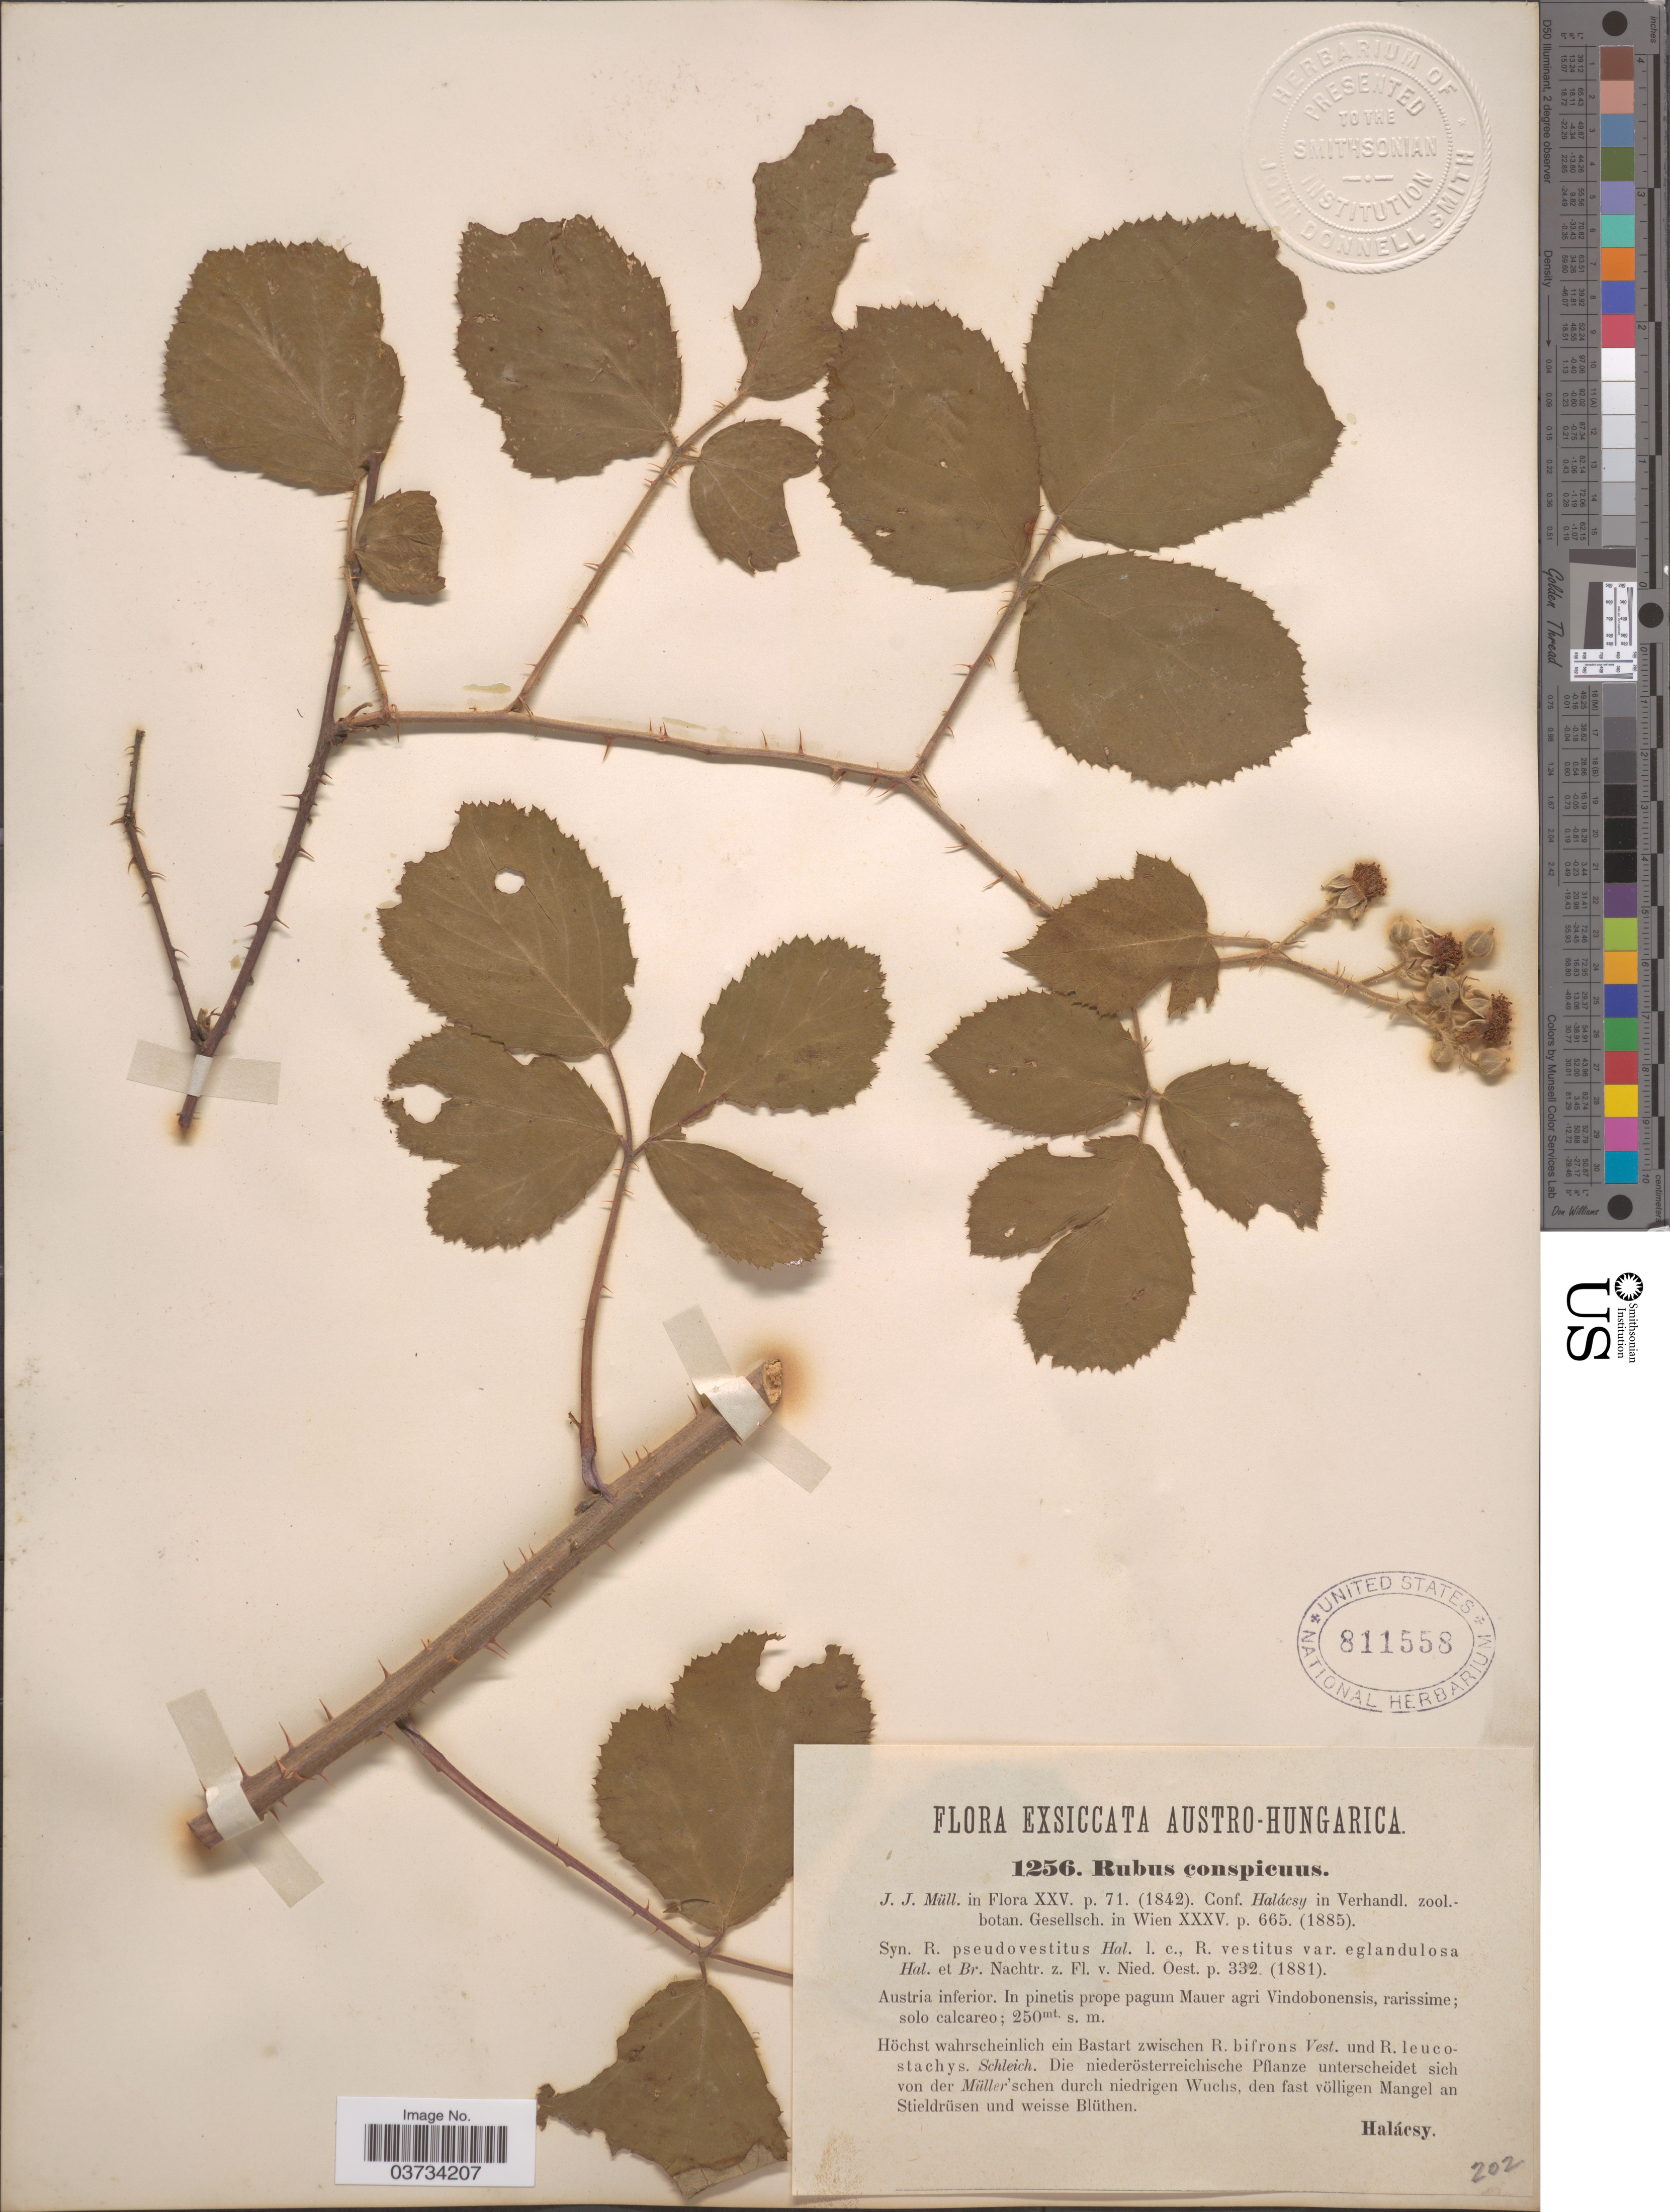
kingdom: Plantae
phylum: Tracheophyta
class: Magnoliopsida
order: Rosales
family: Rosaceae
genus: Rubus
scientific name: Rubus conspicuus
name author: P.J. Müll. ex F. Wirtg.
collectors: -- Halacsy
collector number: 1256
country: Austria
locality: Austro-Hungarica. Austria inferior. In pinetis prope pagum Mauer agri Vindobenensis.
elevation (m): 250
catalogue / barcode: US 811558